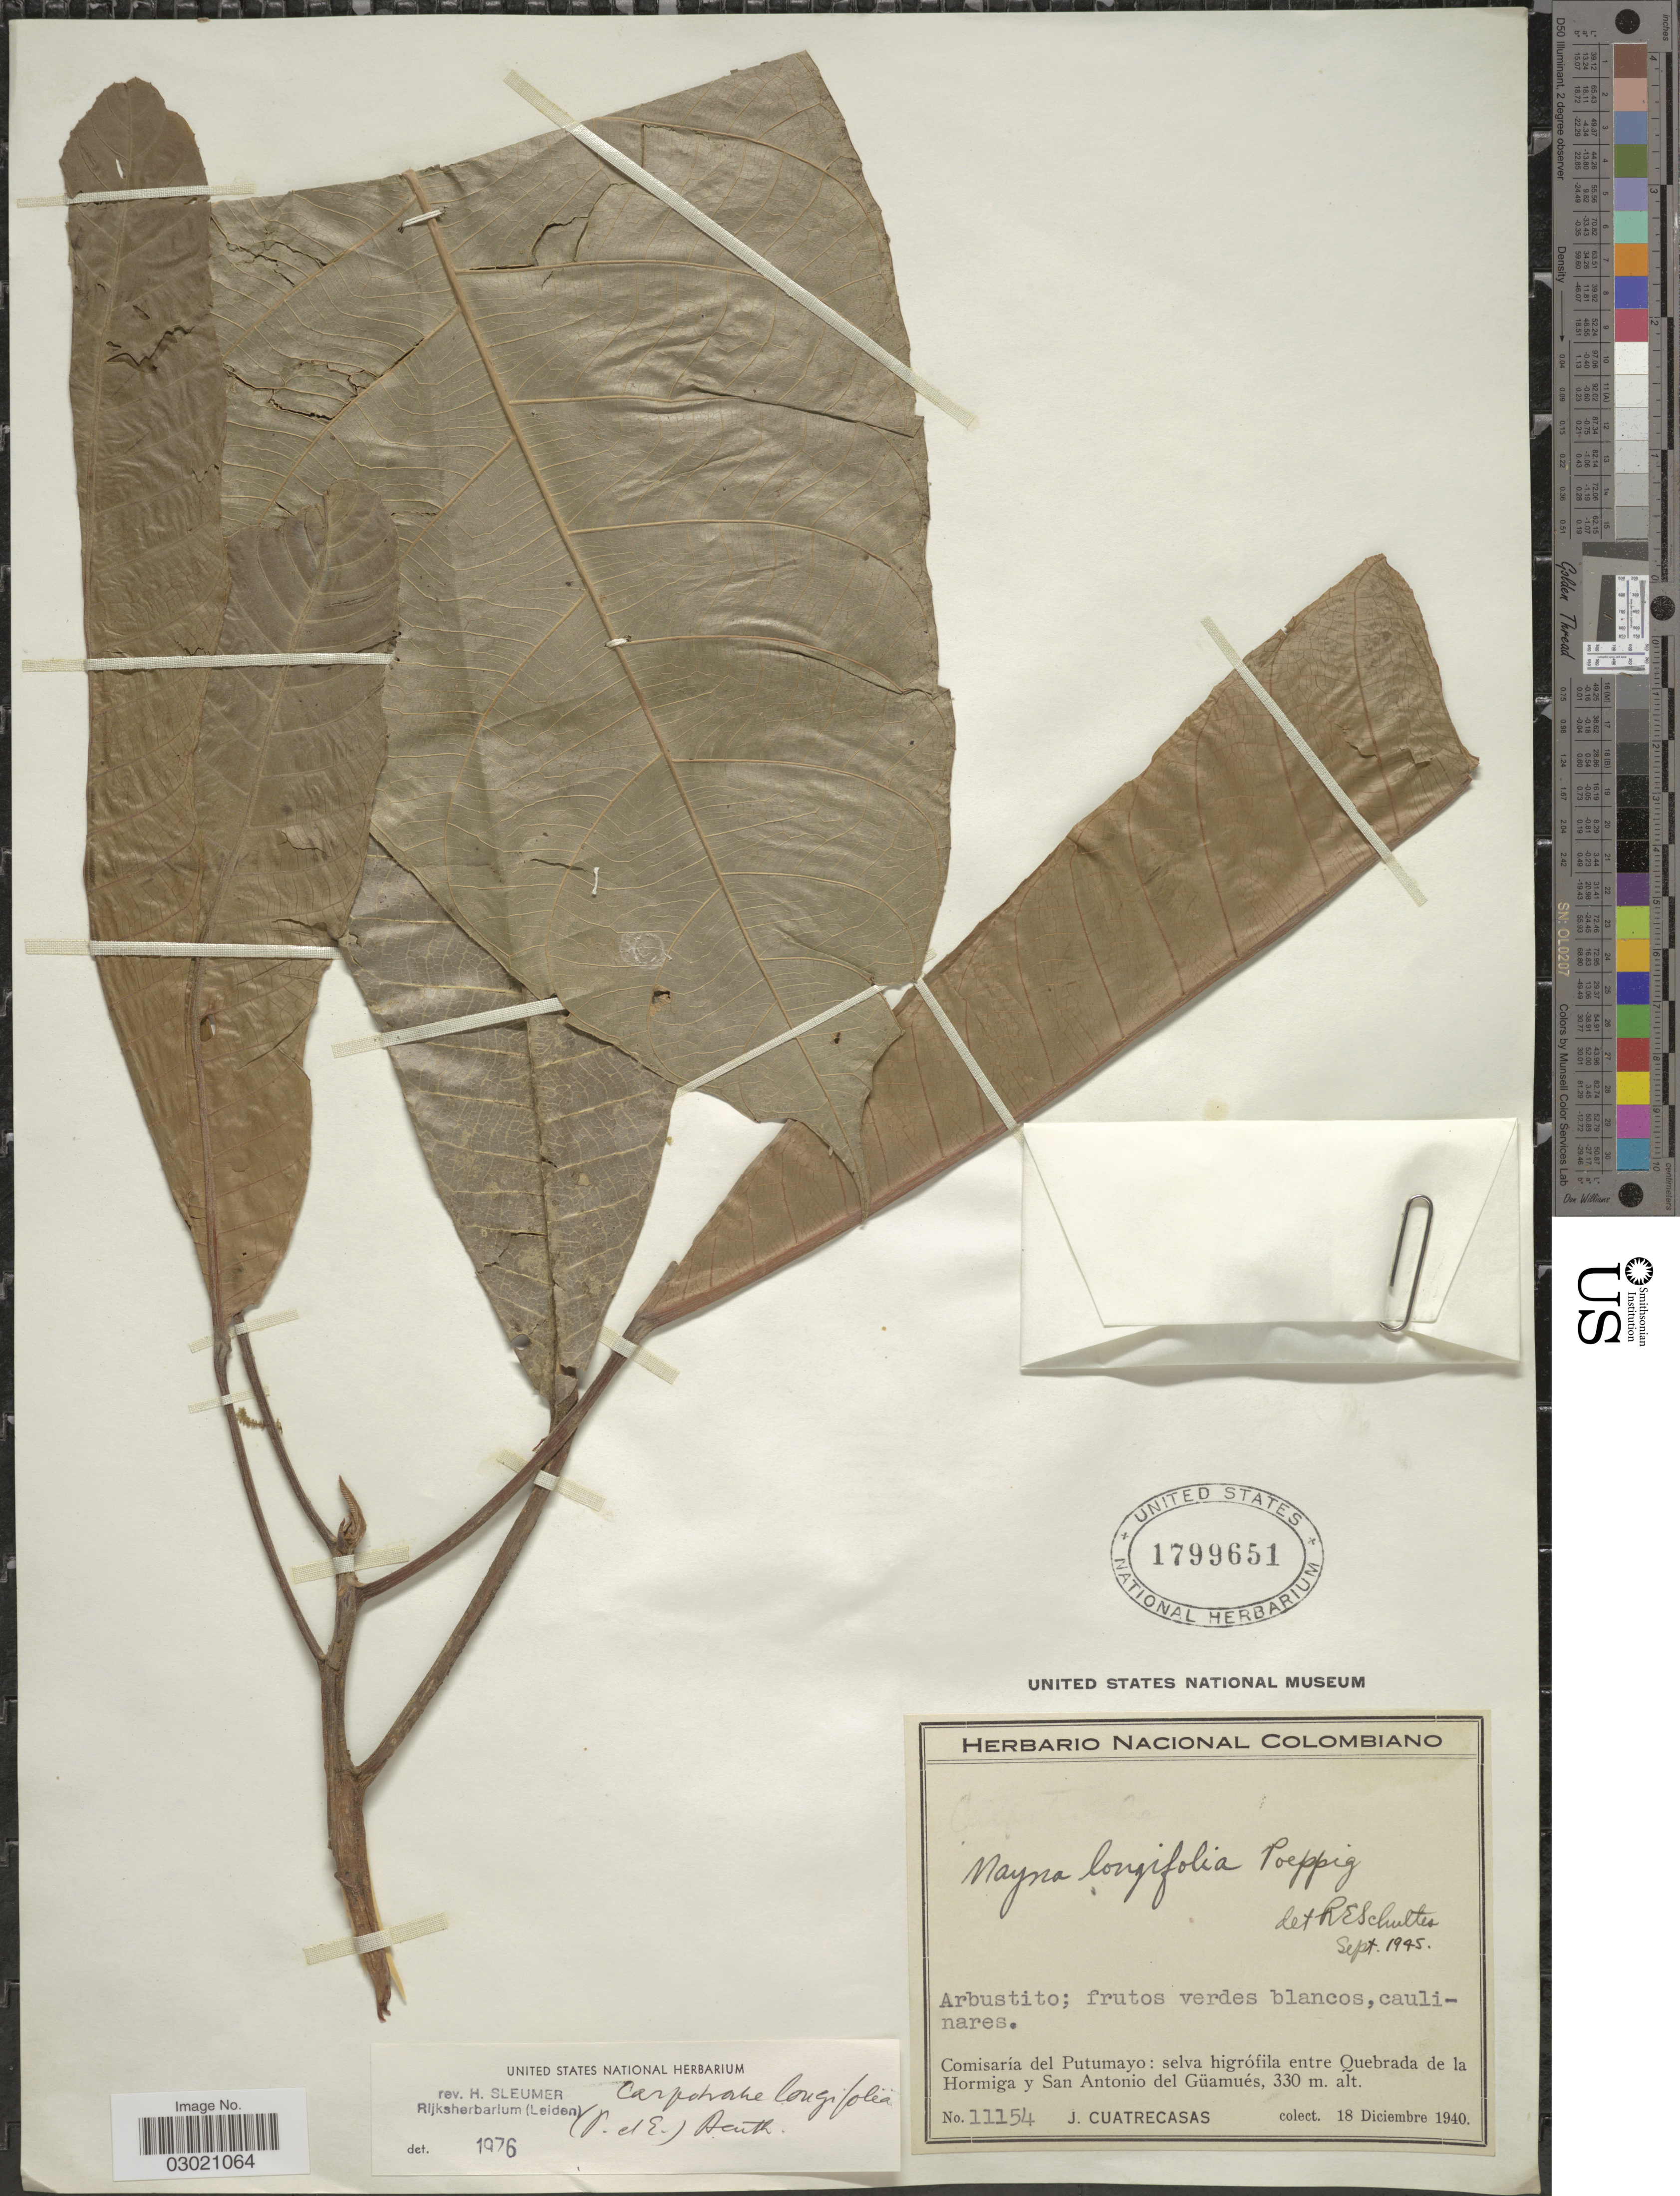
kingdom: Plantae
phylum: Tracheophyta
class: Magnoliopsida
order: Malpighiales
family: Achariaceae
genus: Carpotroche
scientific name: Carpotroche longifolia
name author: (Poepp.) Benth.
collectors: J. Cuatrecasas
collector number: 11154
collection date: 1940-12-18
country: Colombia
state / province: Putumayo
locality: Comisaría del Putumayo: selva higrófila entre Quebrada de la Hormiga y San Antonio del Güamués.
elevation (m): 330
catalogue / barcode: US 1799651